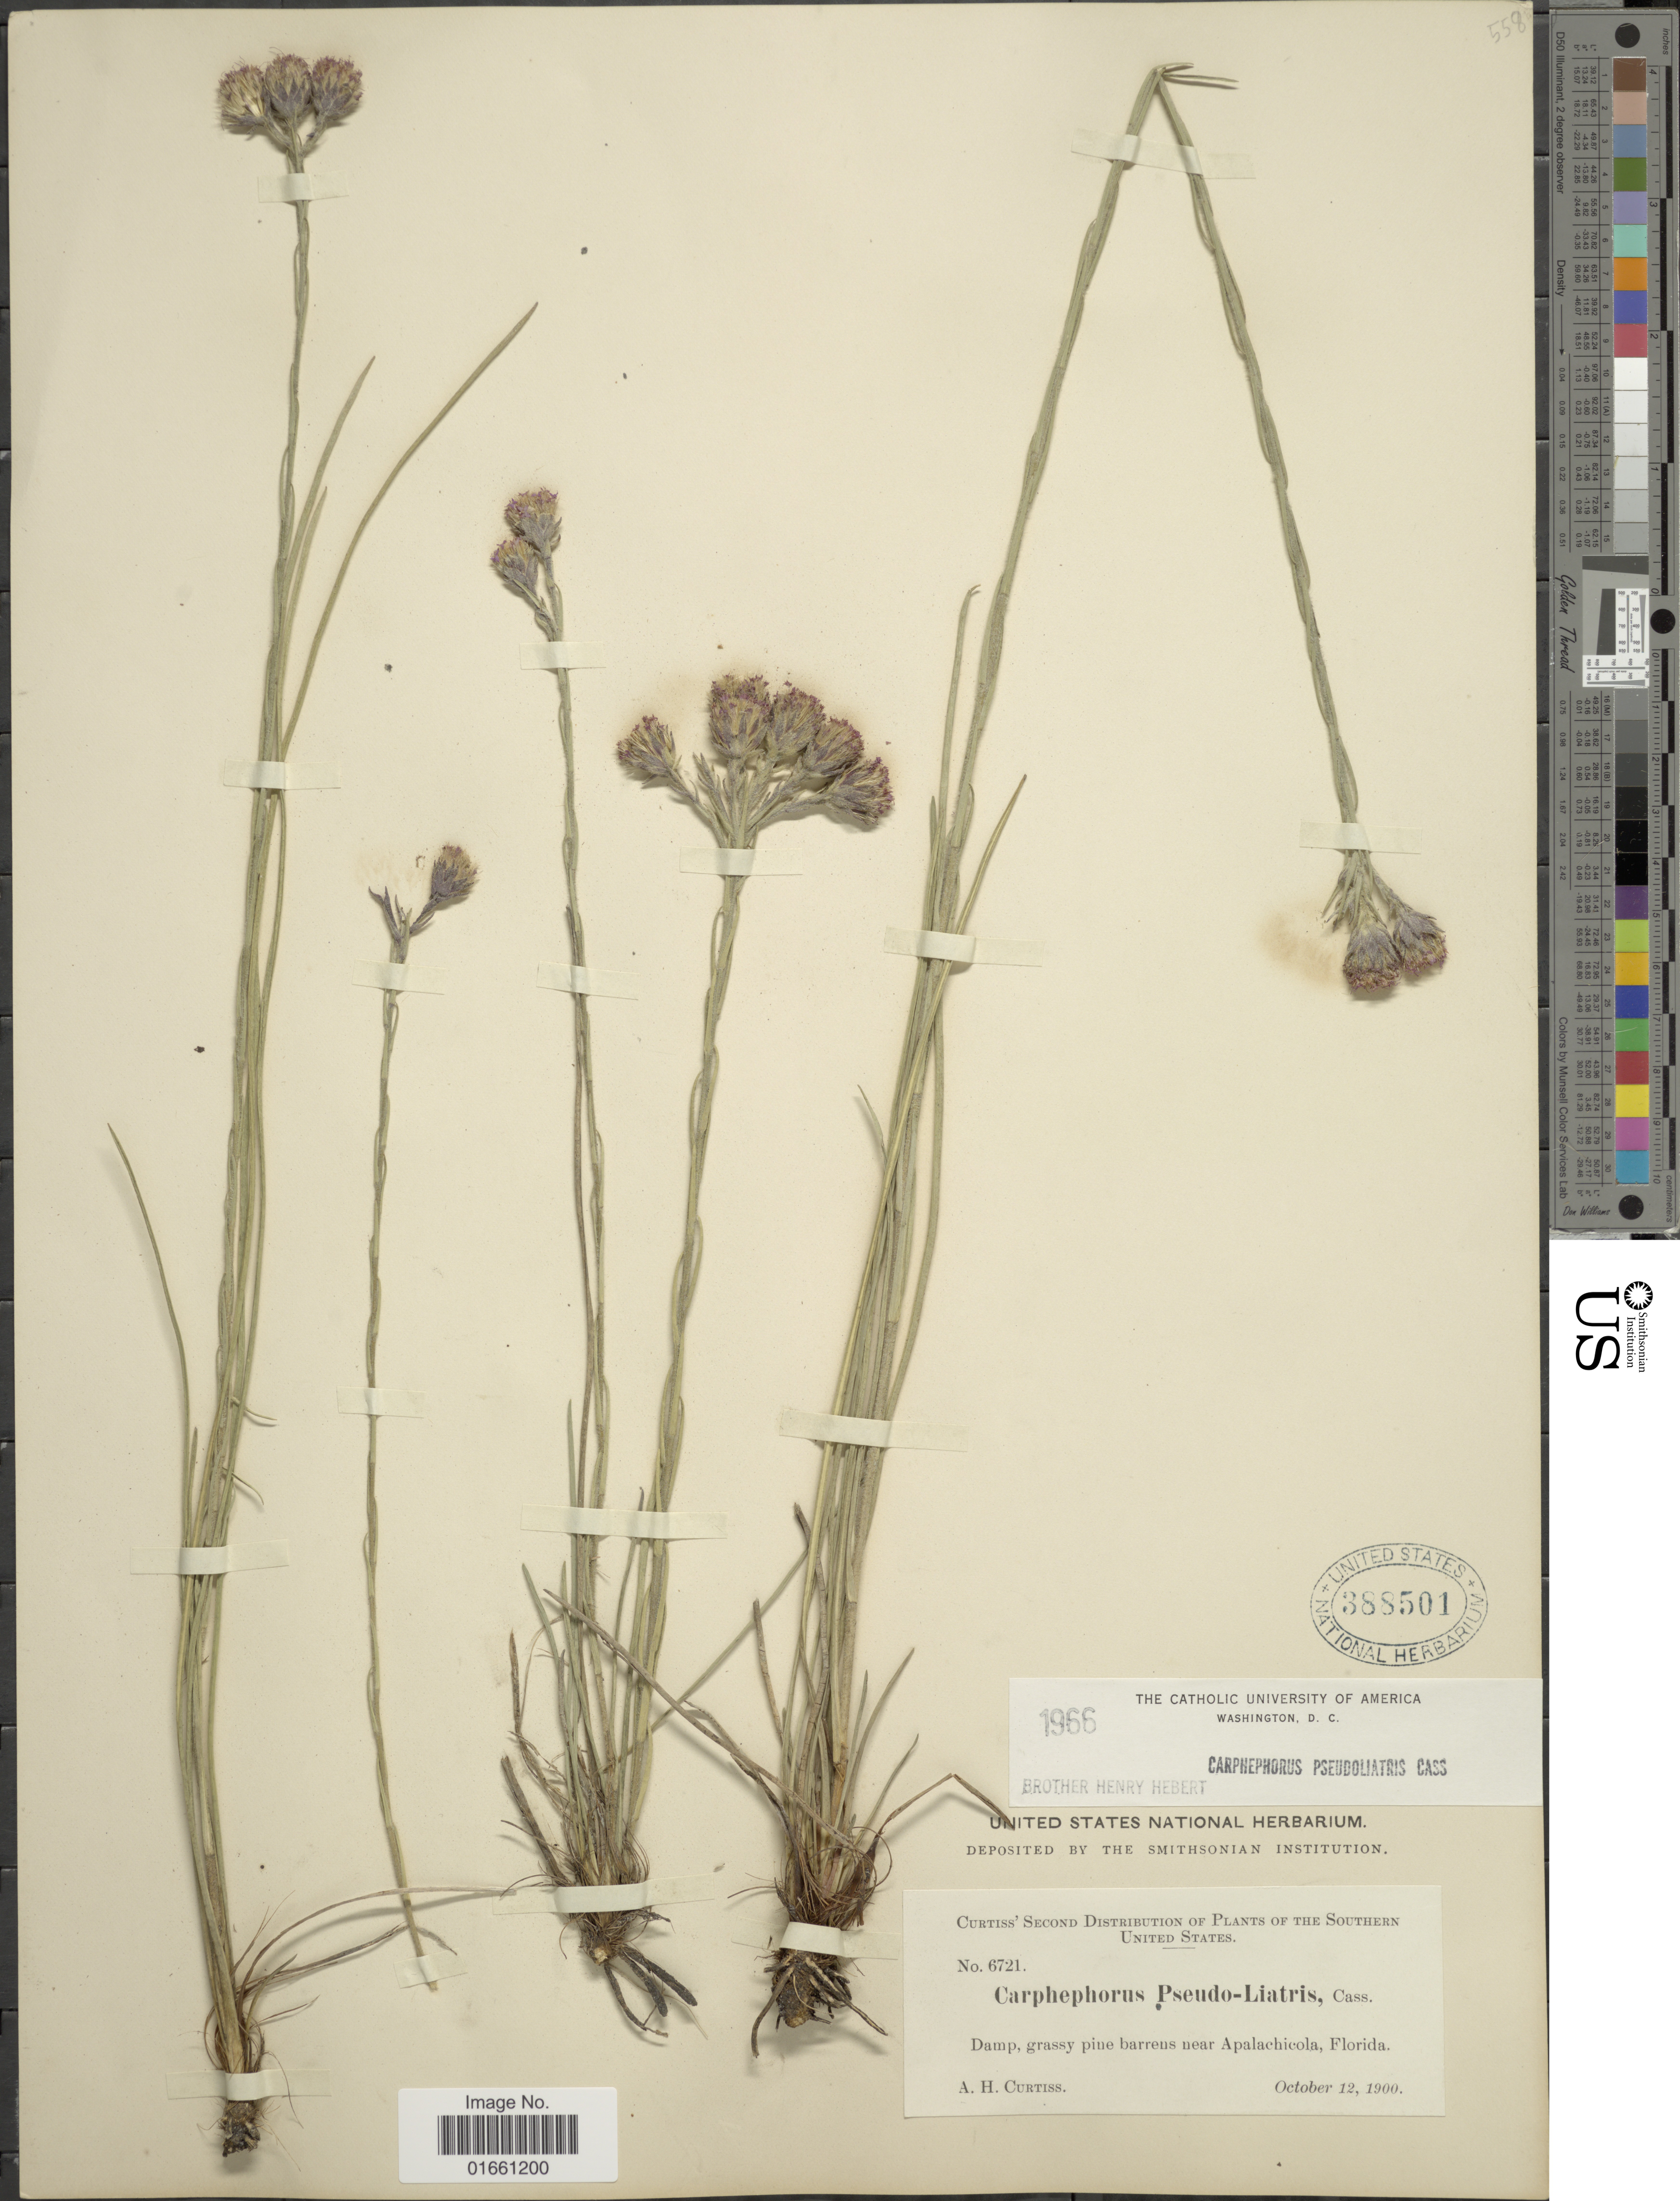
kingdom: Plantae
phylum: Tracheophyta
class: Magnoliopsida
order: Asterales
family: Asteraceae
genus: Carphephorus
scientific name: Carphephorus pseudoliatris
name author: Cass.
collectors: A. H. Curtiss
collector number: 6721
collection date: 1900-10-12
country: United States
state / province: Florida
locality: Grassy pine barrens near Alapachicola.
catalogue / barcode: US 388501